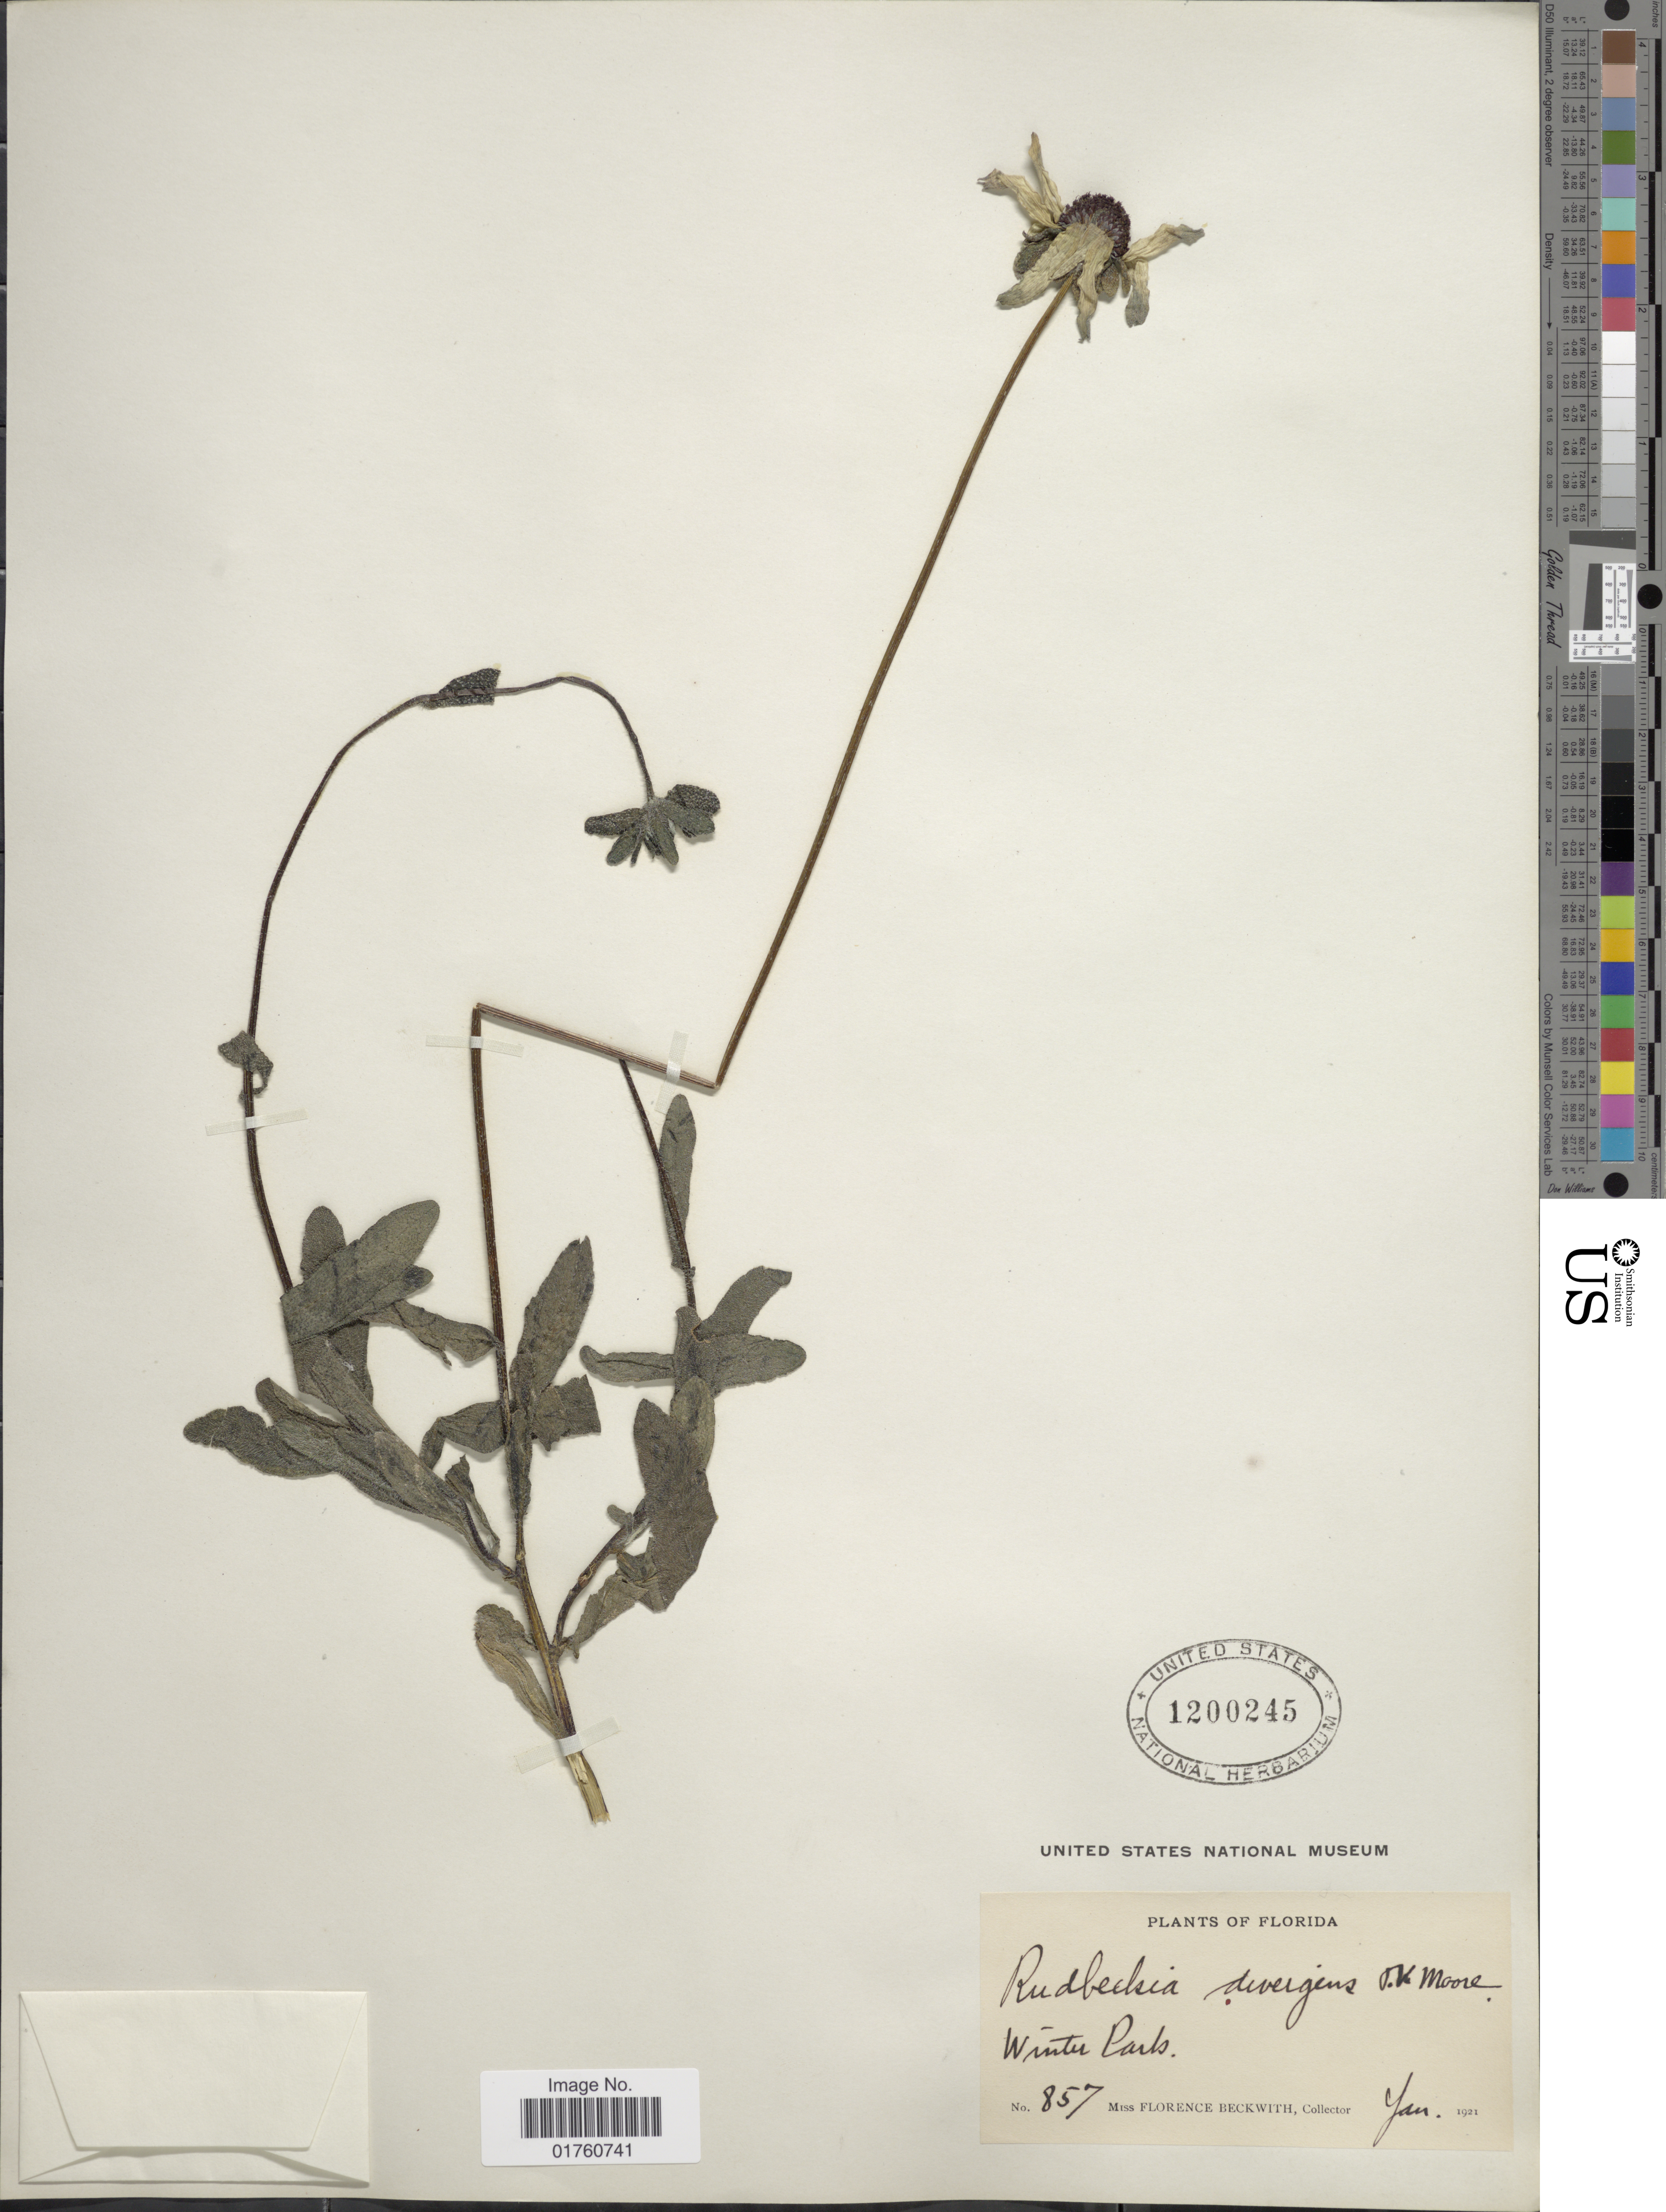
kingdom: Plantae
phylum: Tracheophyta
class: Magnoliopsida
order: Asterales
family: Asteraceae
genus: Rudbeckia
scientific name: Rudbeckia divergens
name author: T.V. Moore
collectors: F. Beckwith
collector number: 857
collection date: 1921-01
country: United States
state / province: Florida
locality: Winter Parks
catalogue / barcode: US 1200245